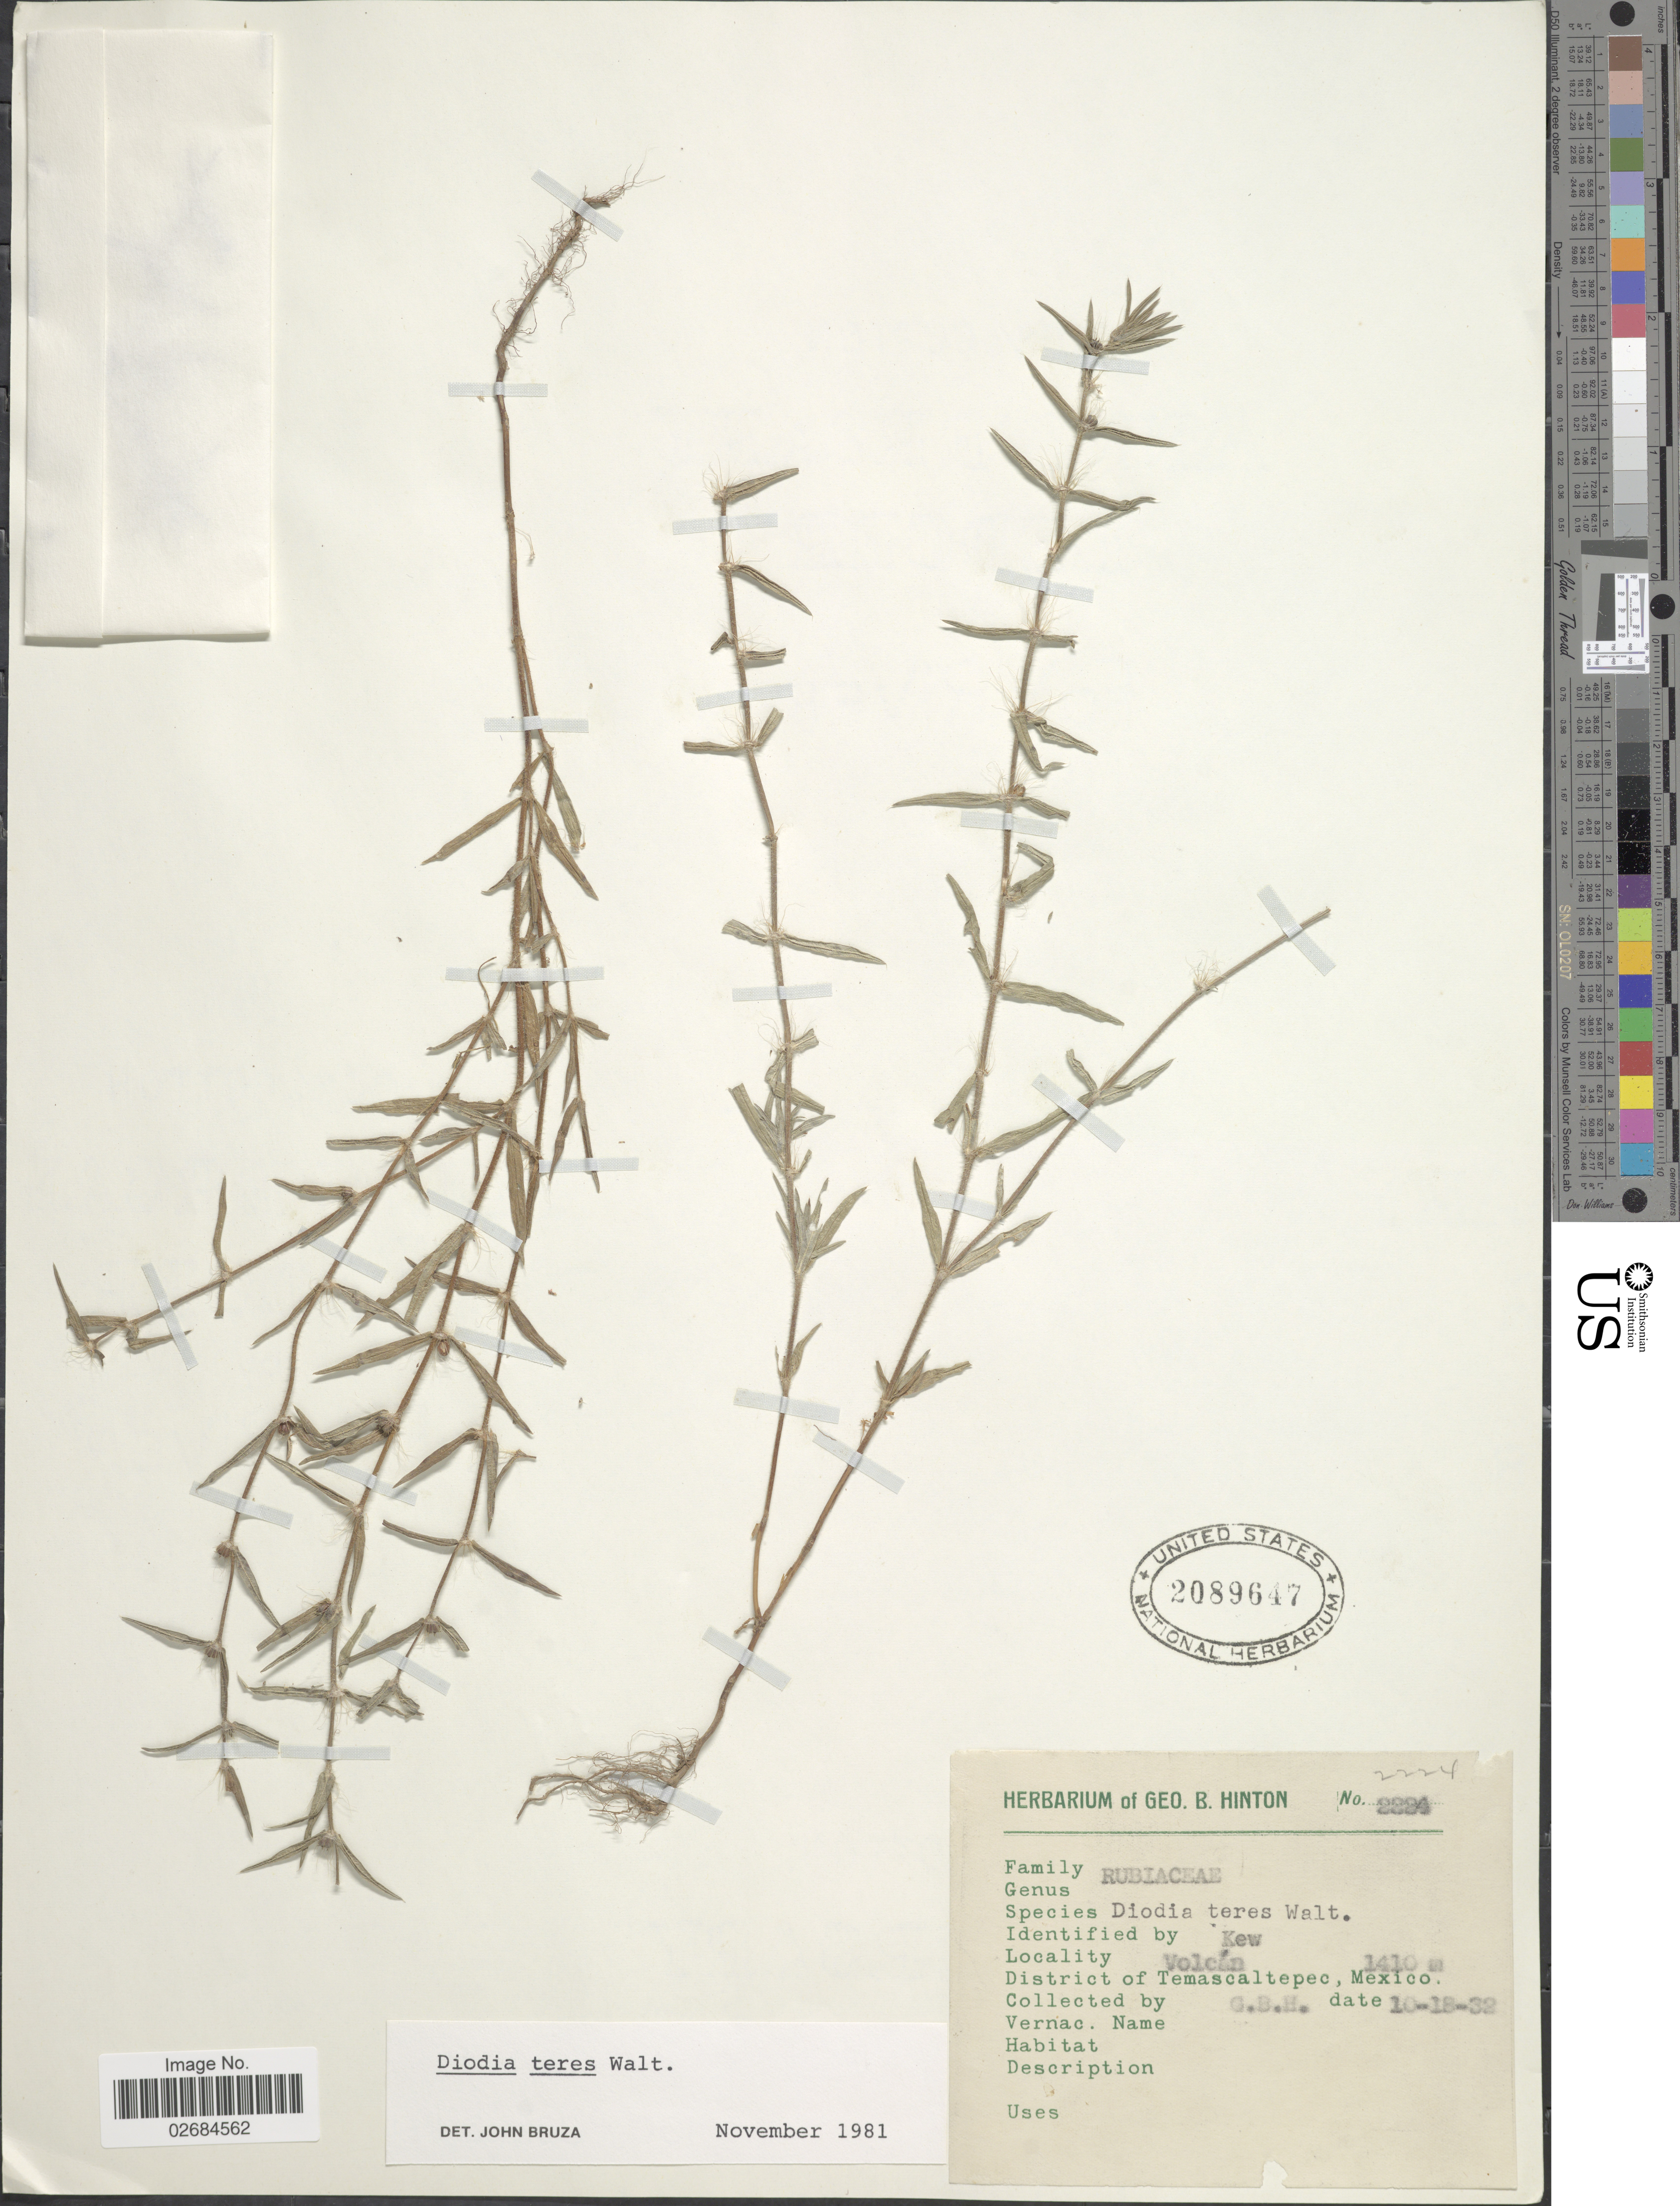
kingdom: Plantae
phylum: Tracheophyta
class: Magnoliopsida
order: Gentianales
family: Rubiaceae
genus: Diodia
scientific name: Diodia teres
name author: Walter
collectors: G. B. Hinton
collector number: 2224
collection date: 1932-10-18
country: Mexico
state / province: México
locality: Volcán. District of Temascaltepec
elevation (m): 1410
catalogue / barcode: US 2089647